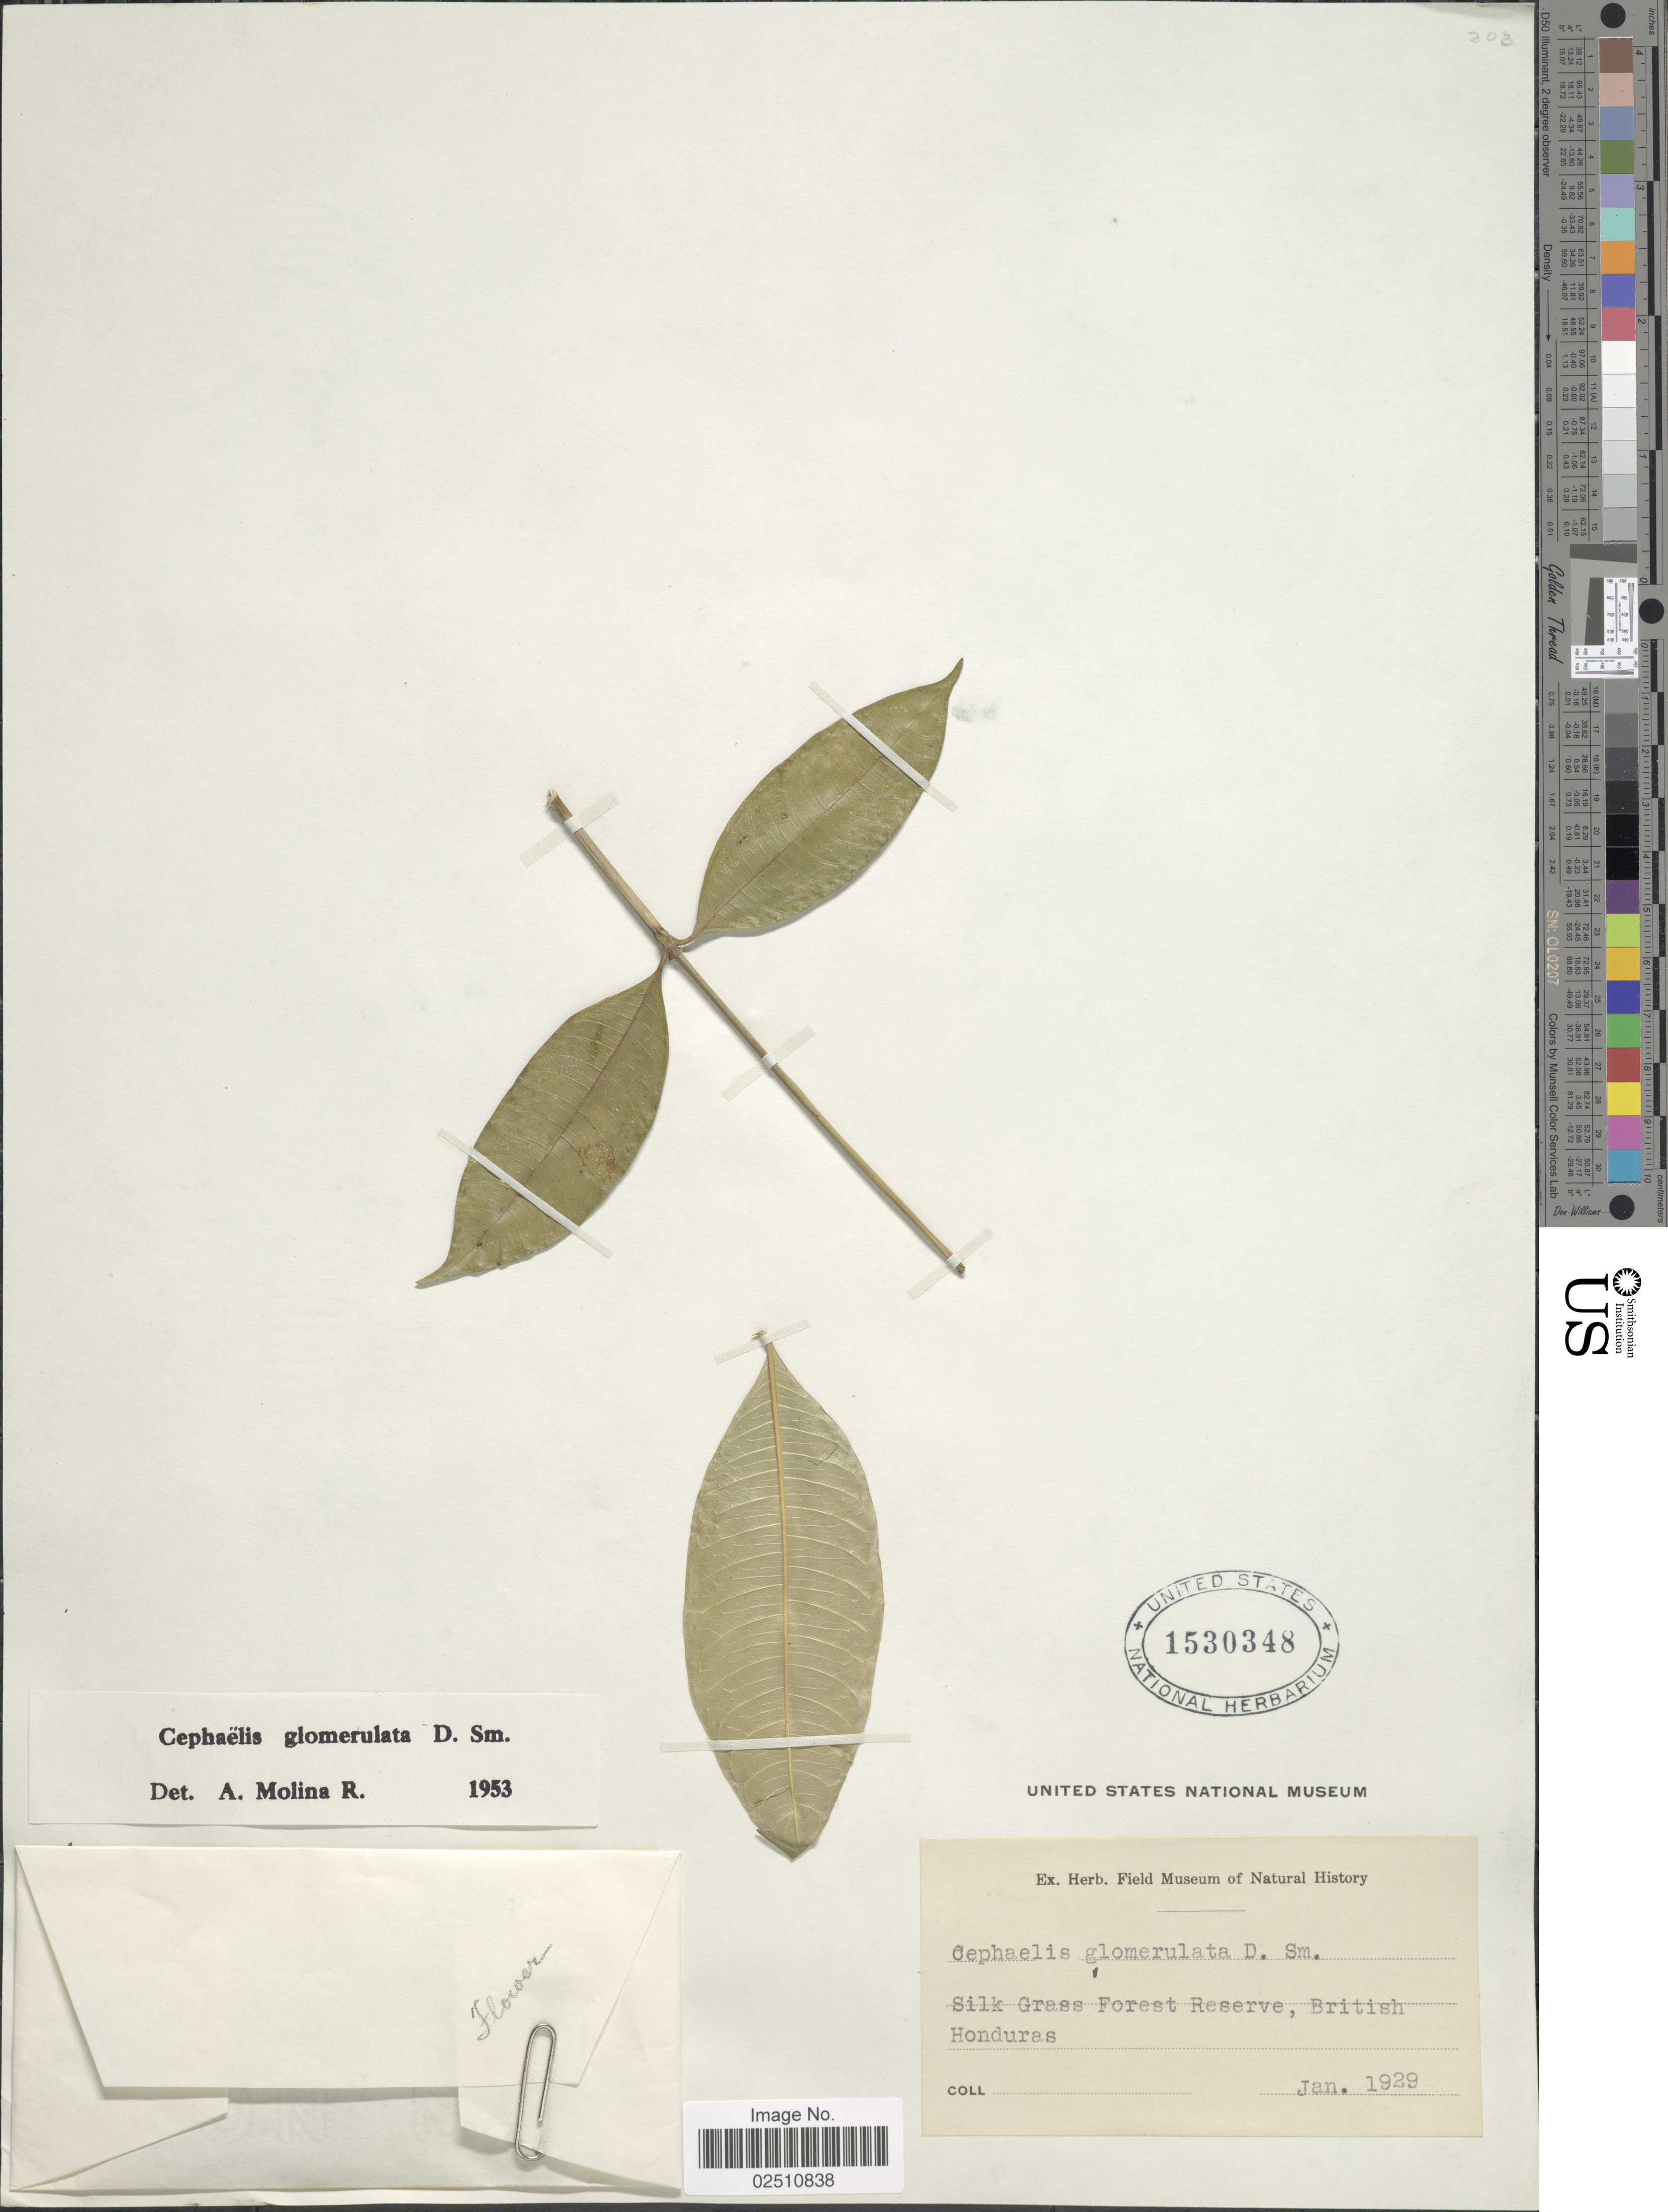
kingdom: Plantae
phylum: Tracheophyta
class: Magnoliopsida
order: Gentianales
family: Rubiaceae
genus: Psychotria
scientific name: Psychotria glomerulata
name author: (Donn. Sm.) Steyerm.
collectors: Field Museum of Natural History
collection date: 1929-01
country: Belize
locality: British Honduras, Silk Grass Forest Reserve, British Honduras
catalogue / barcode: US 1530348